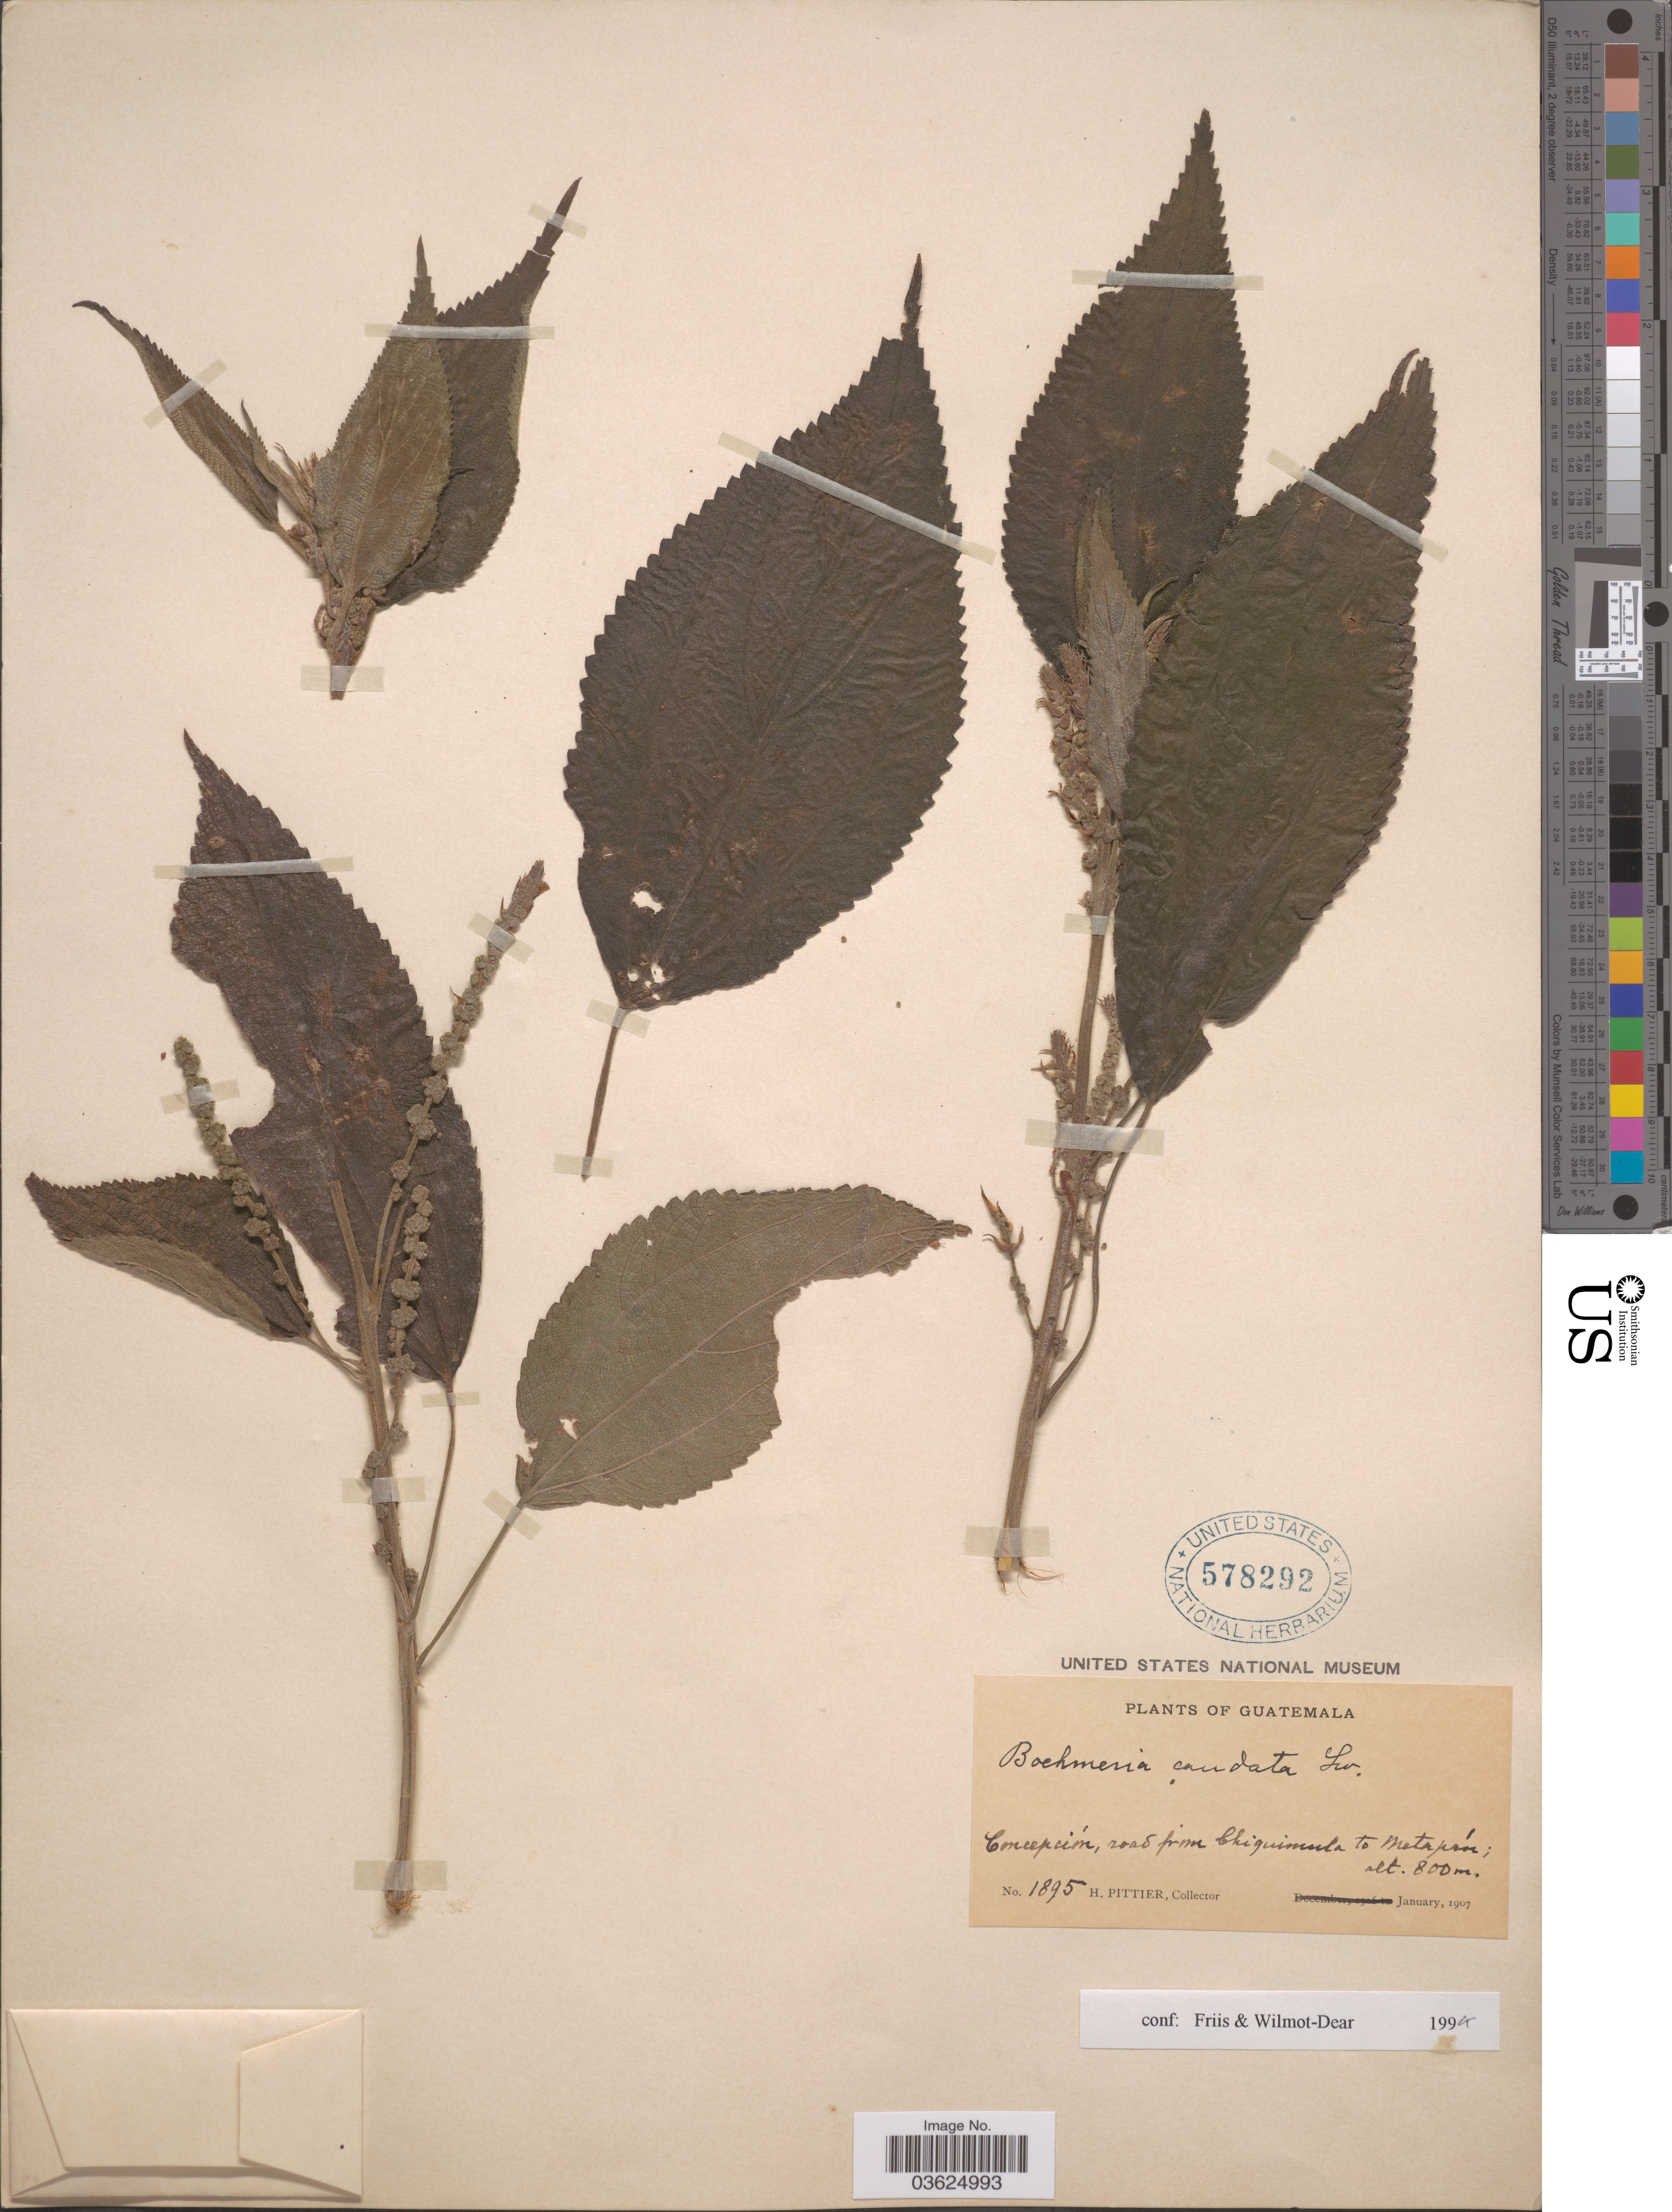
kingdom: Plantae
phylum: Tracheophyta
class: Magnoliopsida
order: Rosales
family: Urticaceae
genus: Boehmeria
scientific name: Boehmeria caudata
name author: Sw.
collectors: H. F. Pittier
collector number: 1895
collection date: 1907-01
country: Guatemala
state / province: Chiquimula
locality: Concepción, road from Chiquimula to Metapán.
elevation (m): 800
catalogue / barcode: US 578292